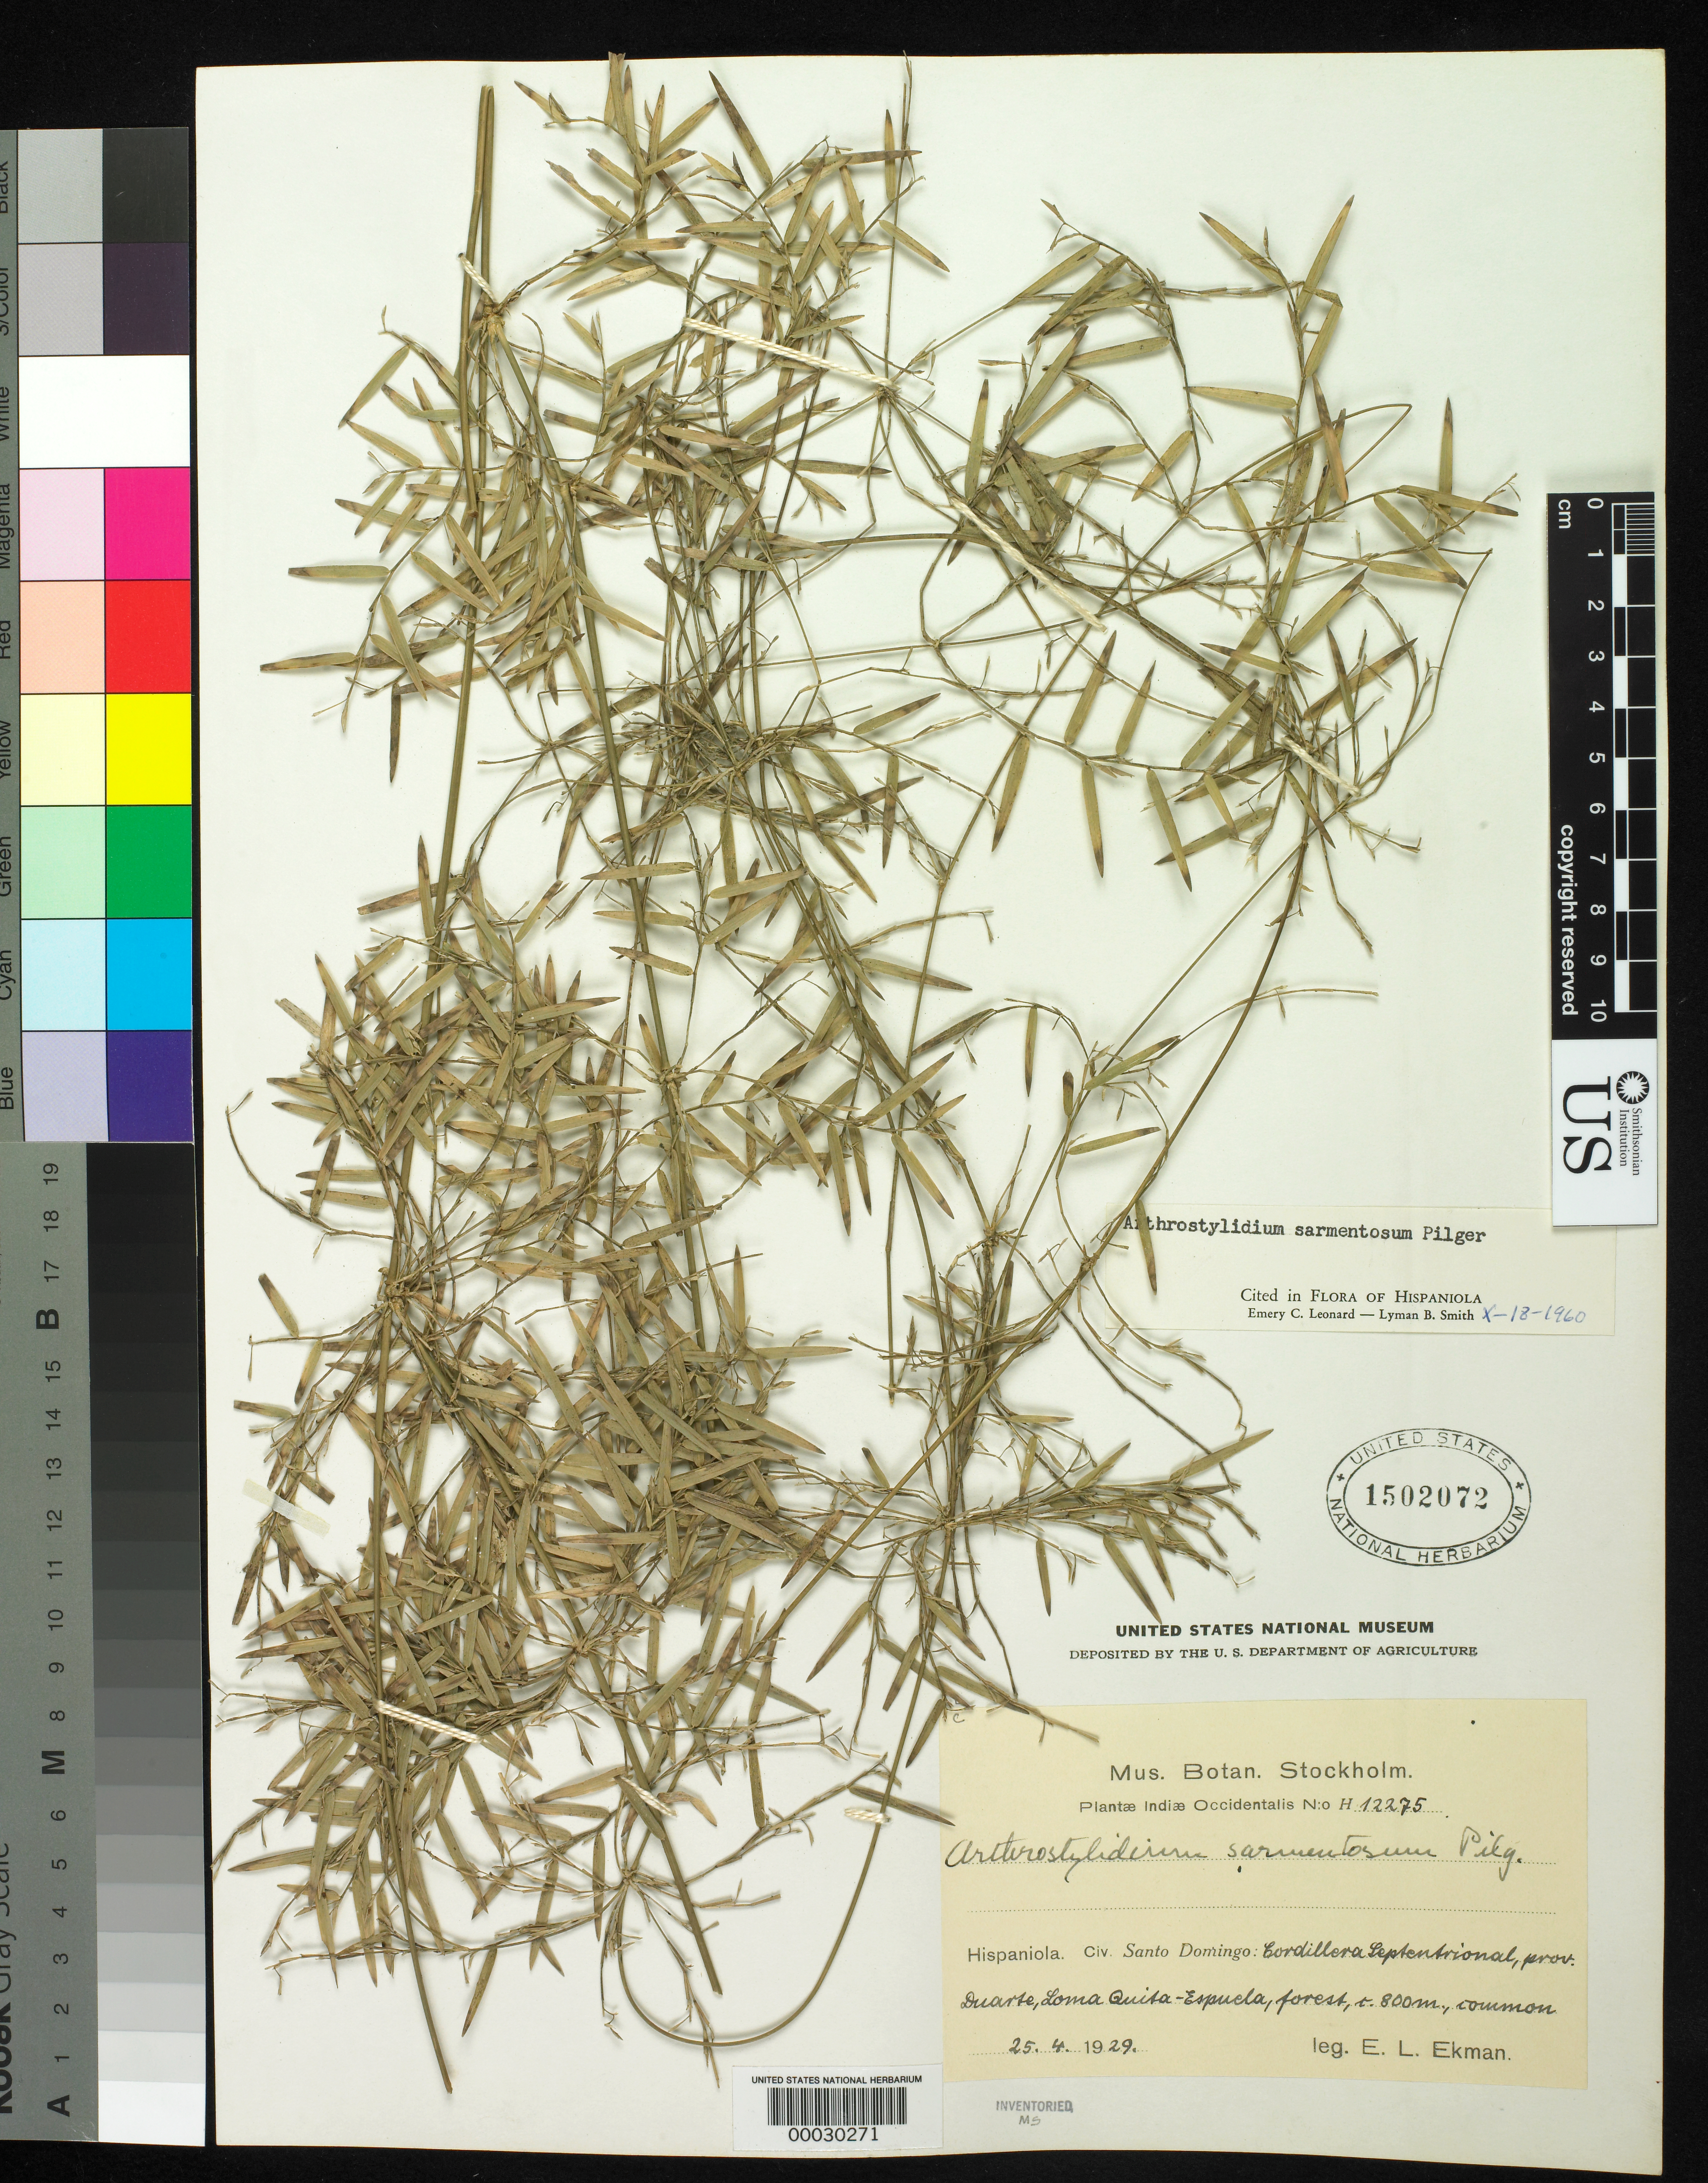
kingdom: Plantae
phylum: Tracheophyta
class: Liliopsida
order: Poales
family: Poaceae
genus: Arthrostylidium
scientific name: Arthrostylidium sarmentosum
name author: Pilg. in Urb.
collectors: E. L. Ekman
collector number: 12275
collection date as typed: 25 Apr 1929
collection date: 1929-04-25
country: Dominican Republic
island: Hispaniola Island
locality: Santo Domingo.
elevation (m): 800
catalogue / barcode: US 1502072